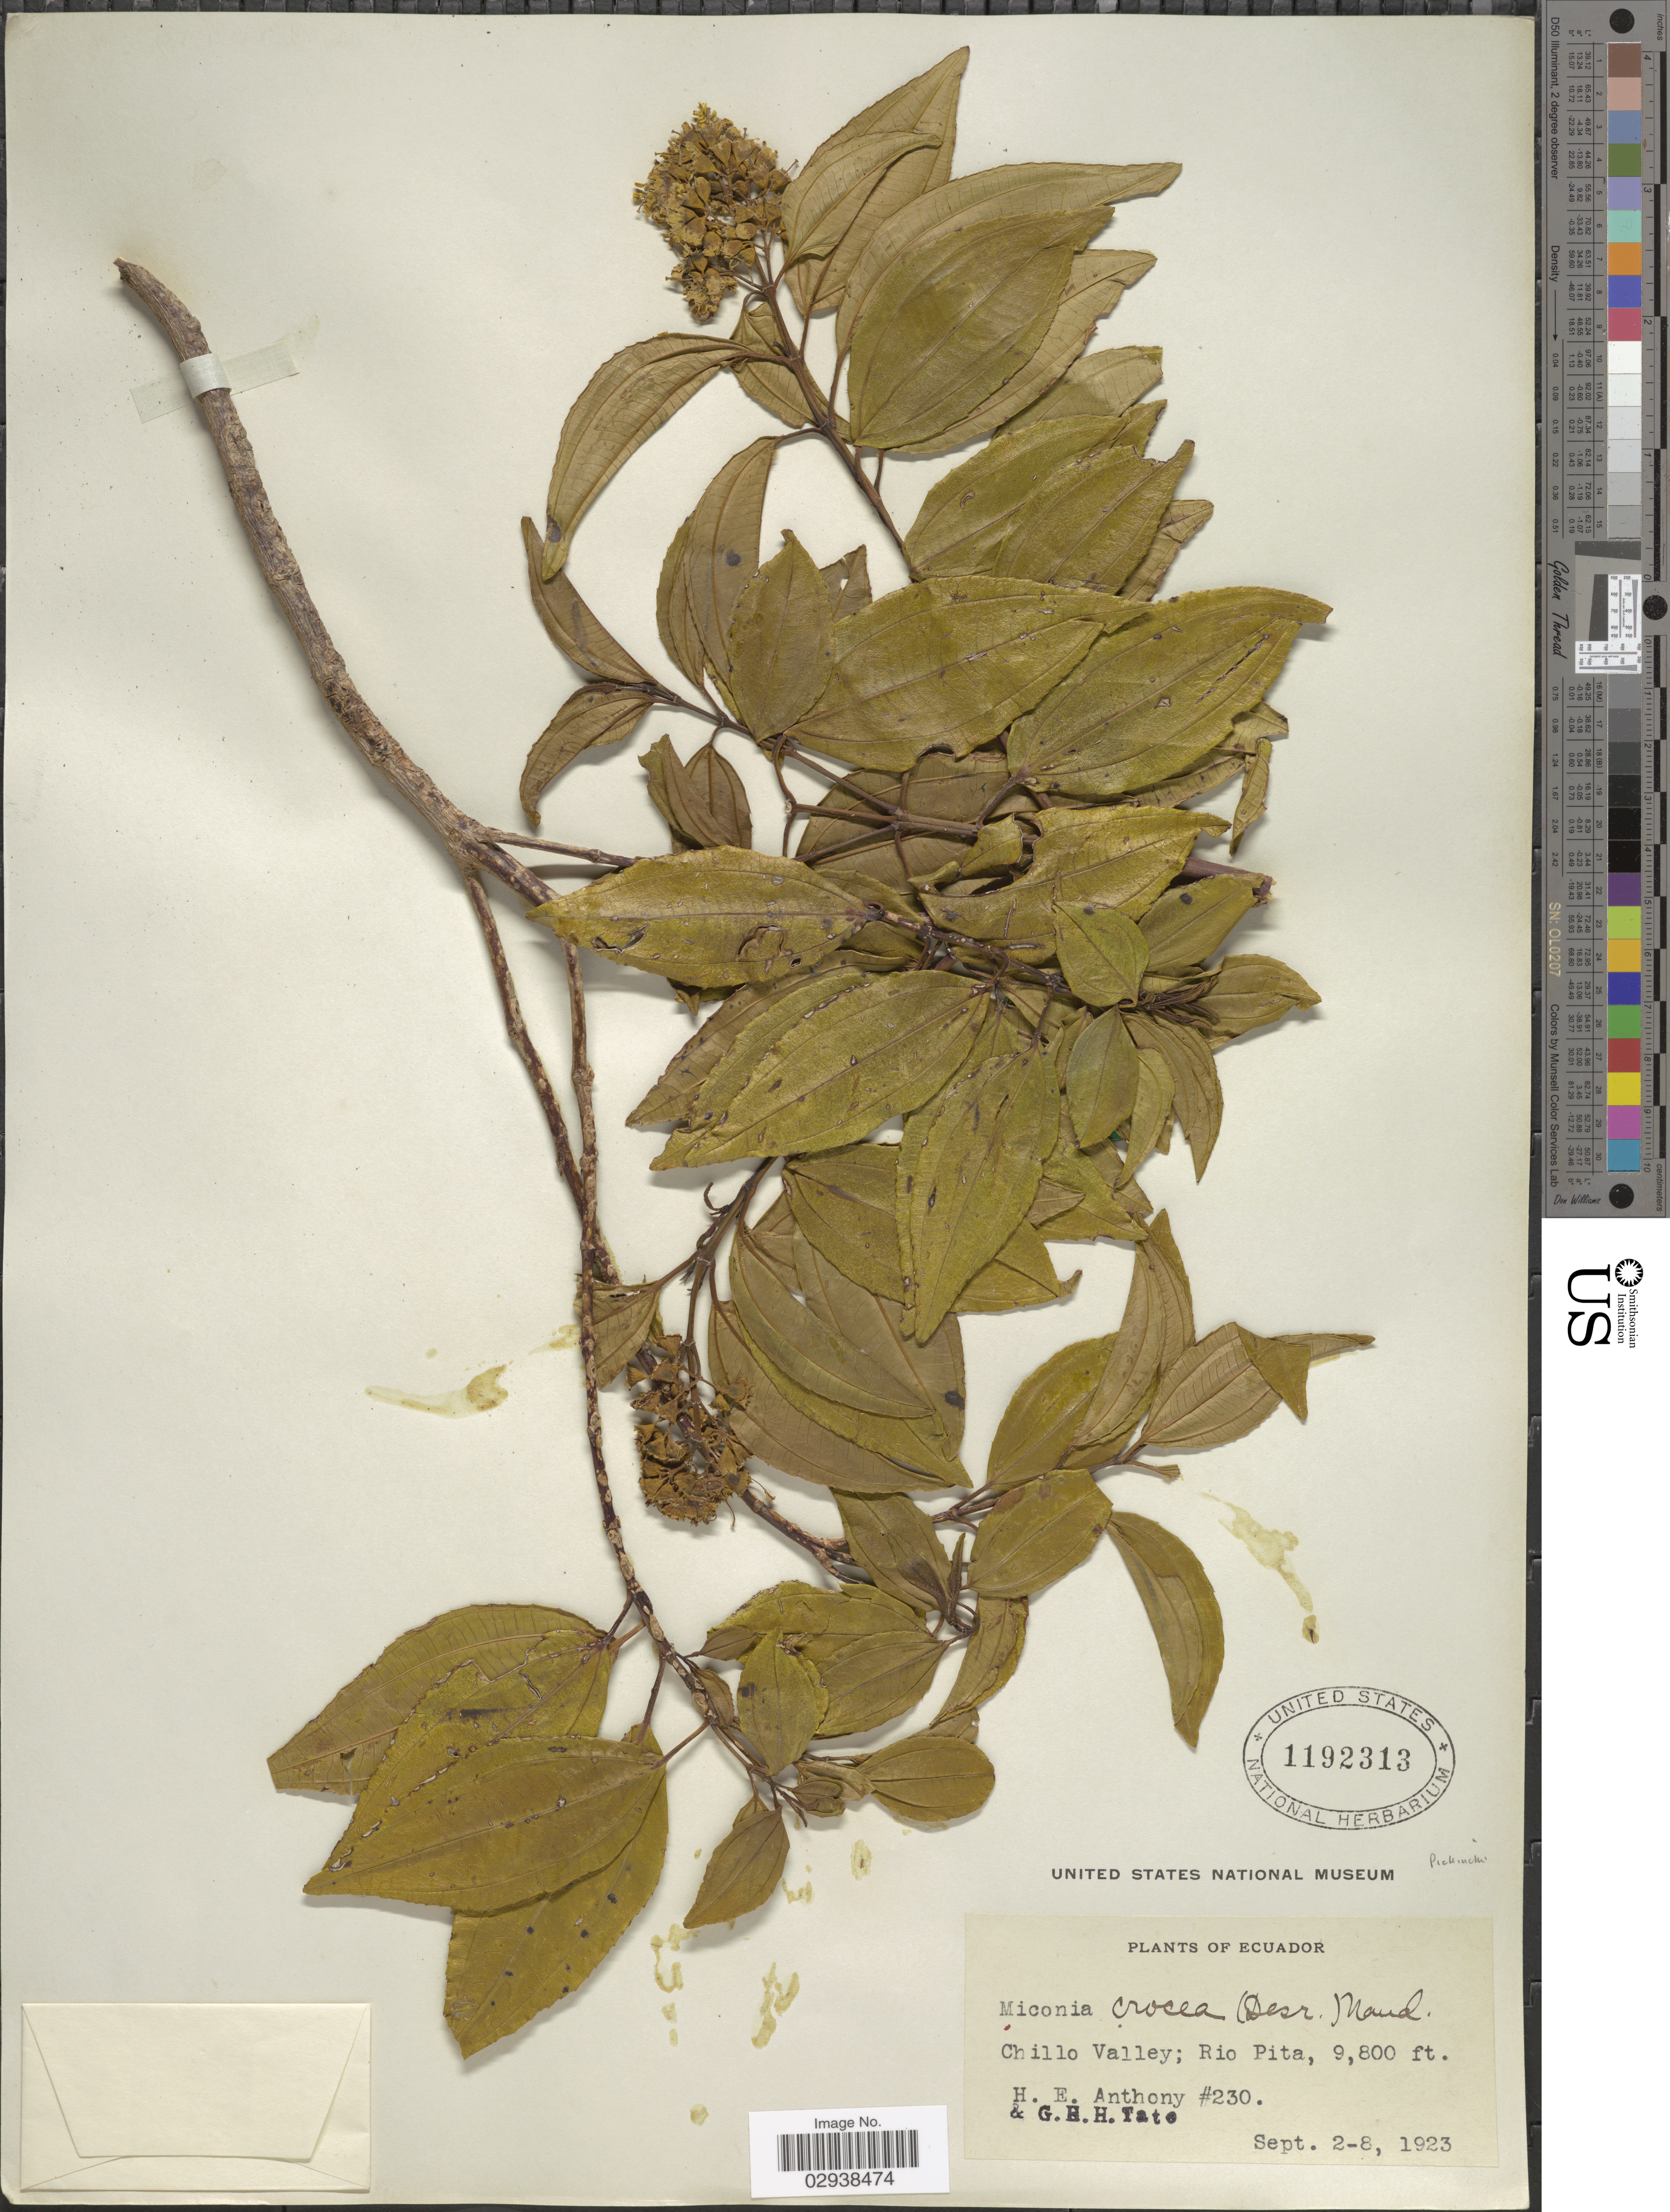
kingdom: Plantae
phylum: Tracheophyta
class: Magnoliopsida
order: Myrtales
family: Melastomataceae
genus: Miconia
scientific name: Miconia crocea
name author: (Desr.) Naudin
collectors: H. E. Anthony & G. H. H.Tate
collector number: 230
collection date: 1923-09-02/1923-09-08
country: Ecuador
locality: Chillo Valley; Rio Pita.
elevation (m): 2987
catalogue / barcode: US 1192313